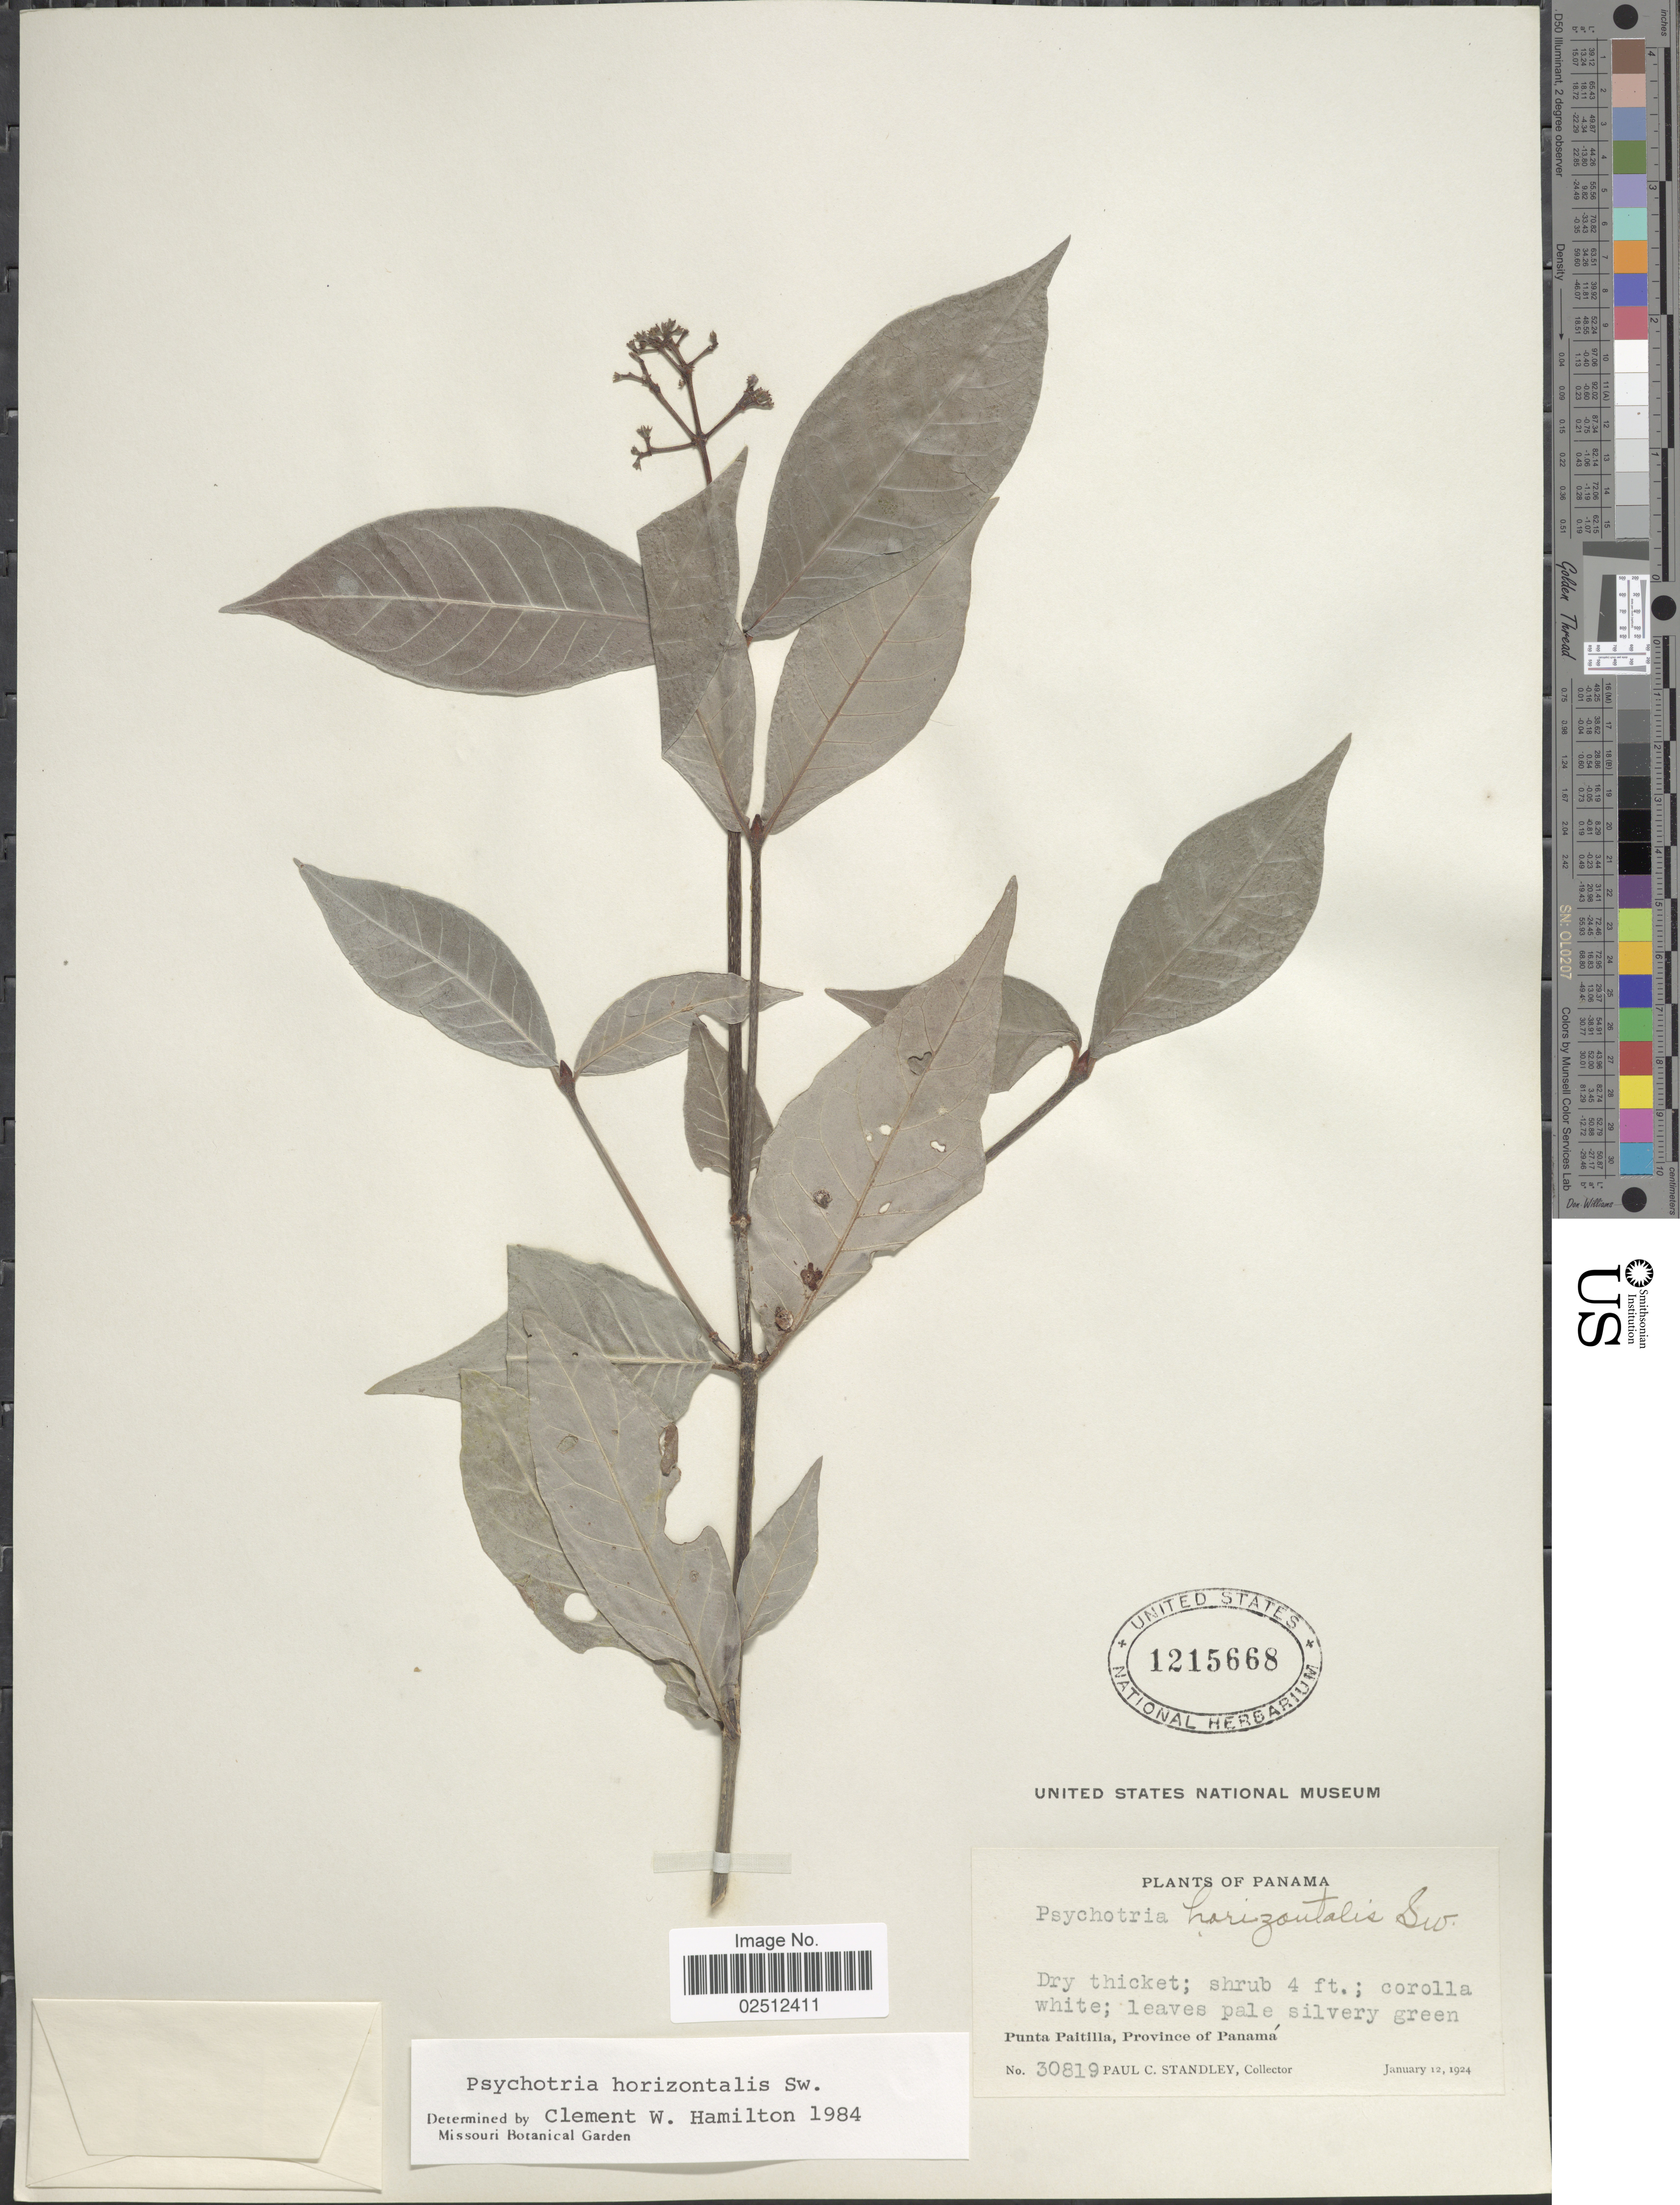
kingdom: Plantae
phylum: Tracheophyta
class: Magnoliopsida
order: Gentianales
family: Rubiaceae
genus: Psychotria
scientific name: Psychotria horizontalis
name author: Sw.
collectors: P. C. Standley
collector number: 30819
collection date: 1924-01-12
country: Panama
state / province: Panamá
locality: Punta Paitilla, Province of Panama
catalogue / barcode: US 1215668